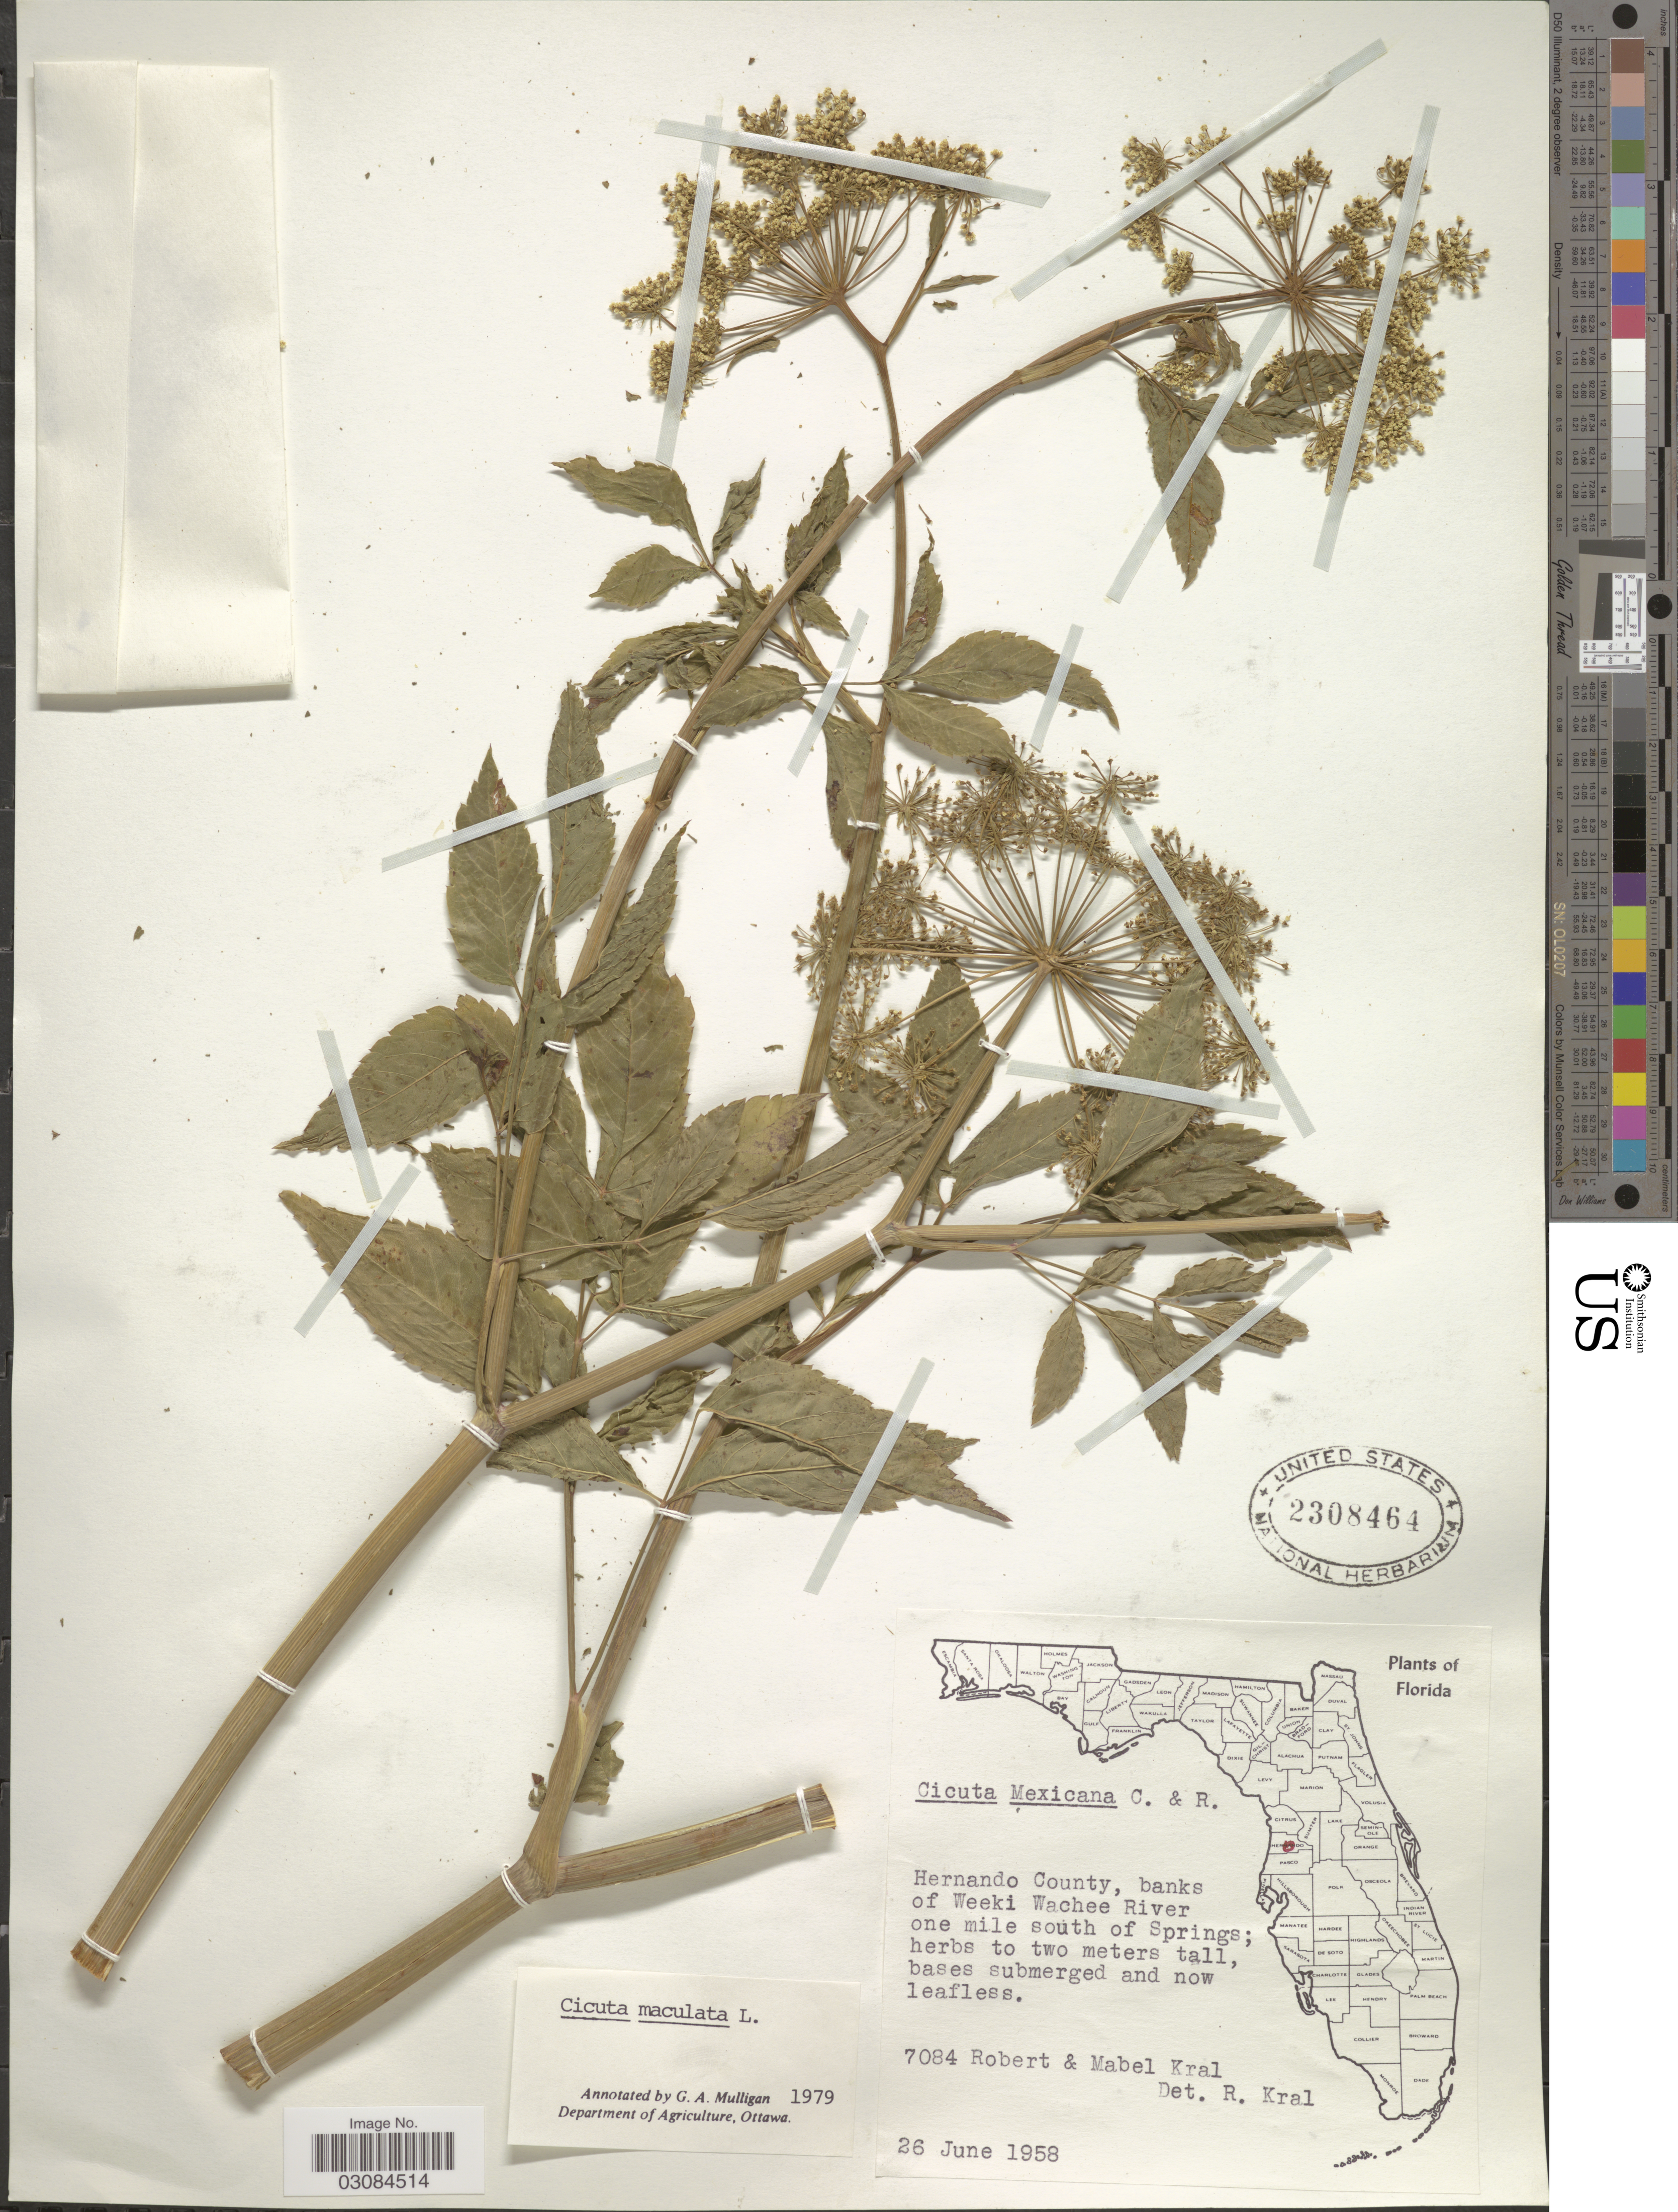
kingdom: Plantae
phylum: Tracheophyta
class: Magnoliopsida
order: Apiales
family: Apiaceae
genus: Cicuta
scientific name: Cicuta maculata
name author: L.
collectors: R. Kral & M. Kral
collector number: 7084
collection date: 1958-06-26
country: United States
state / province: Florida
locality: Hernando County, banks of Weeki Wachee River one mile south of Springs.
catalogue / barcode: US 2308464